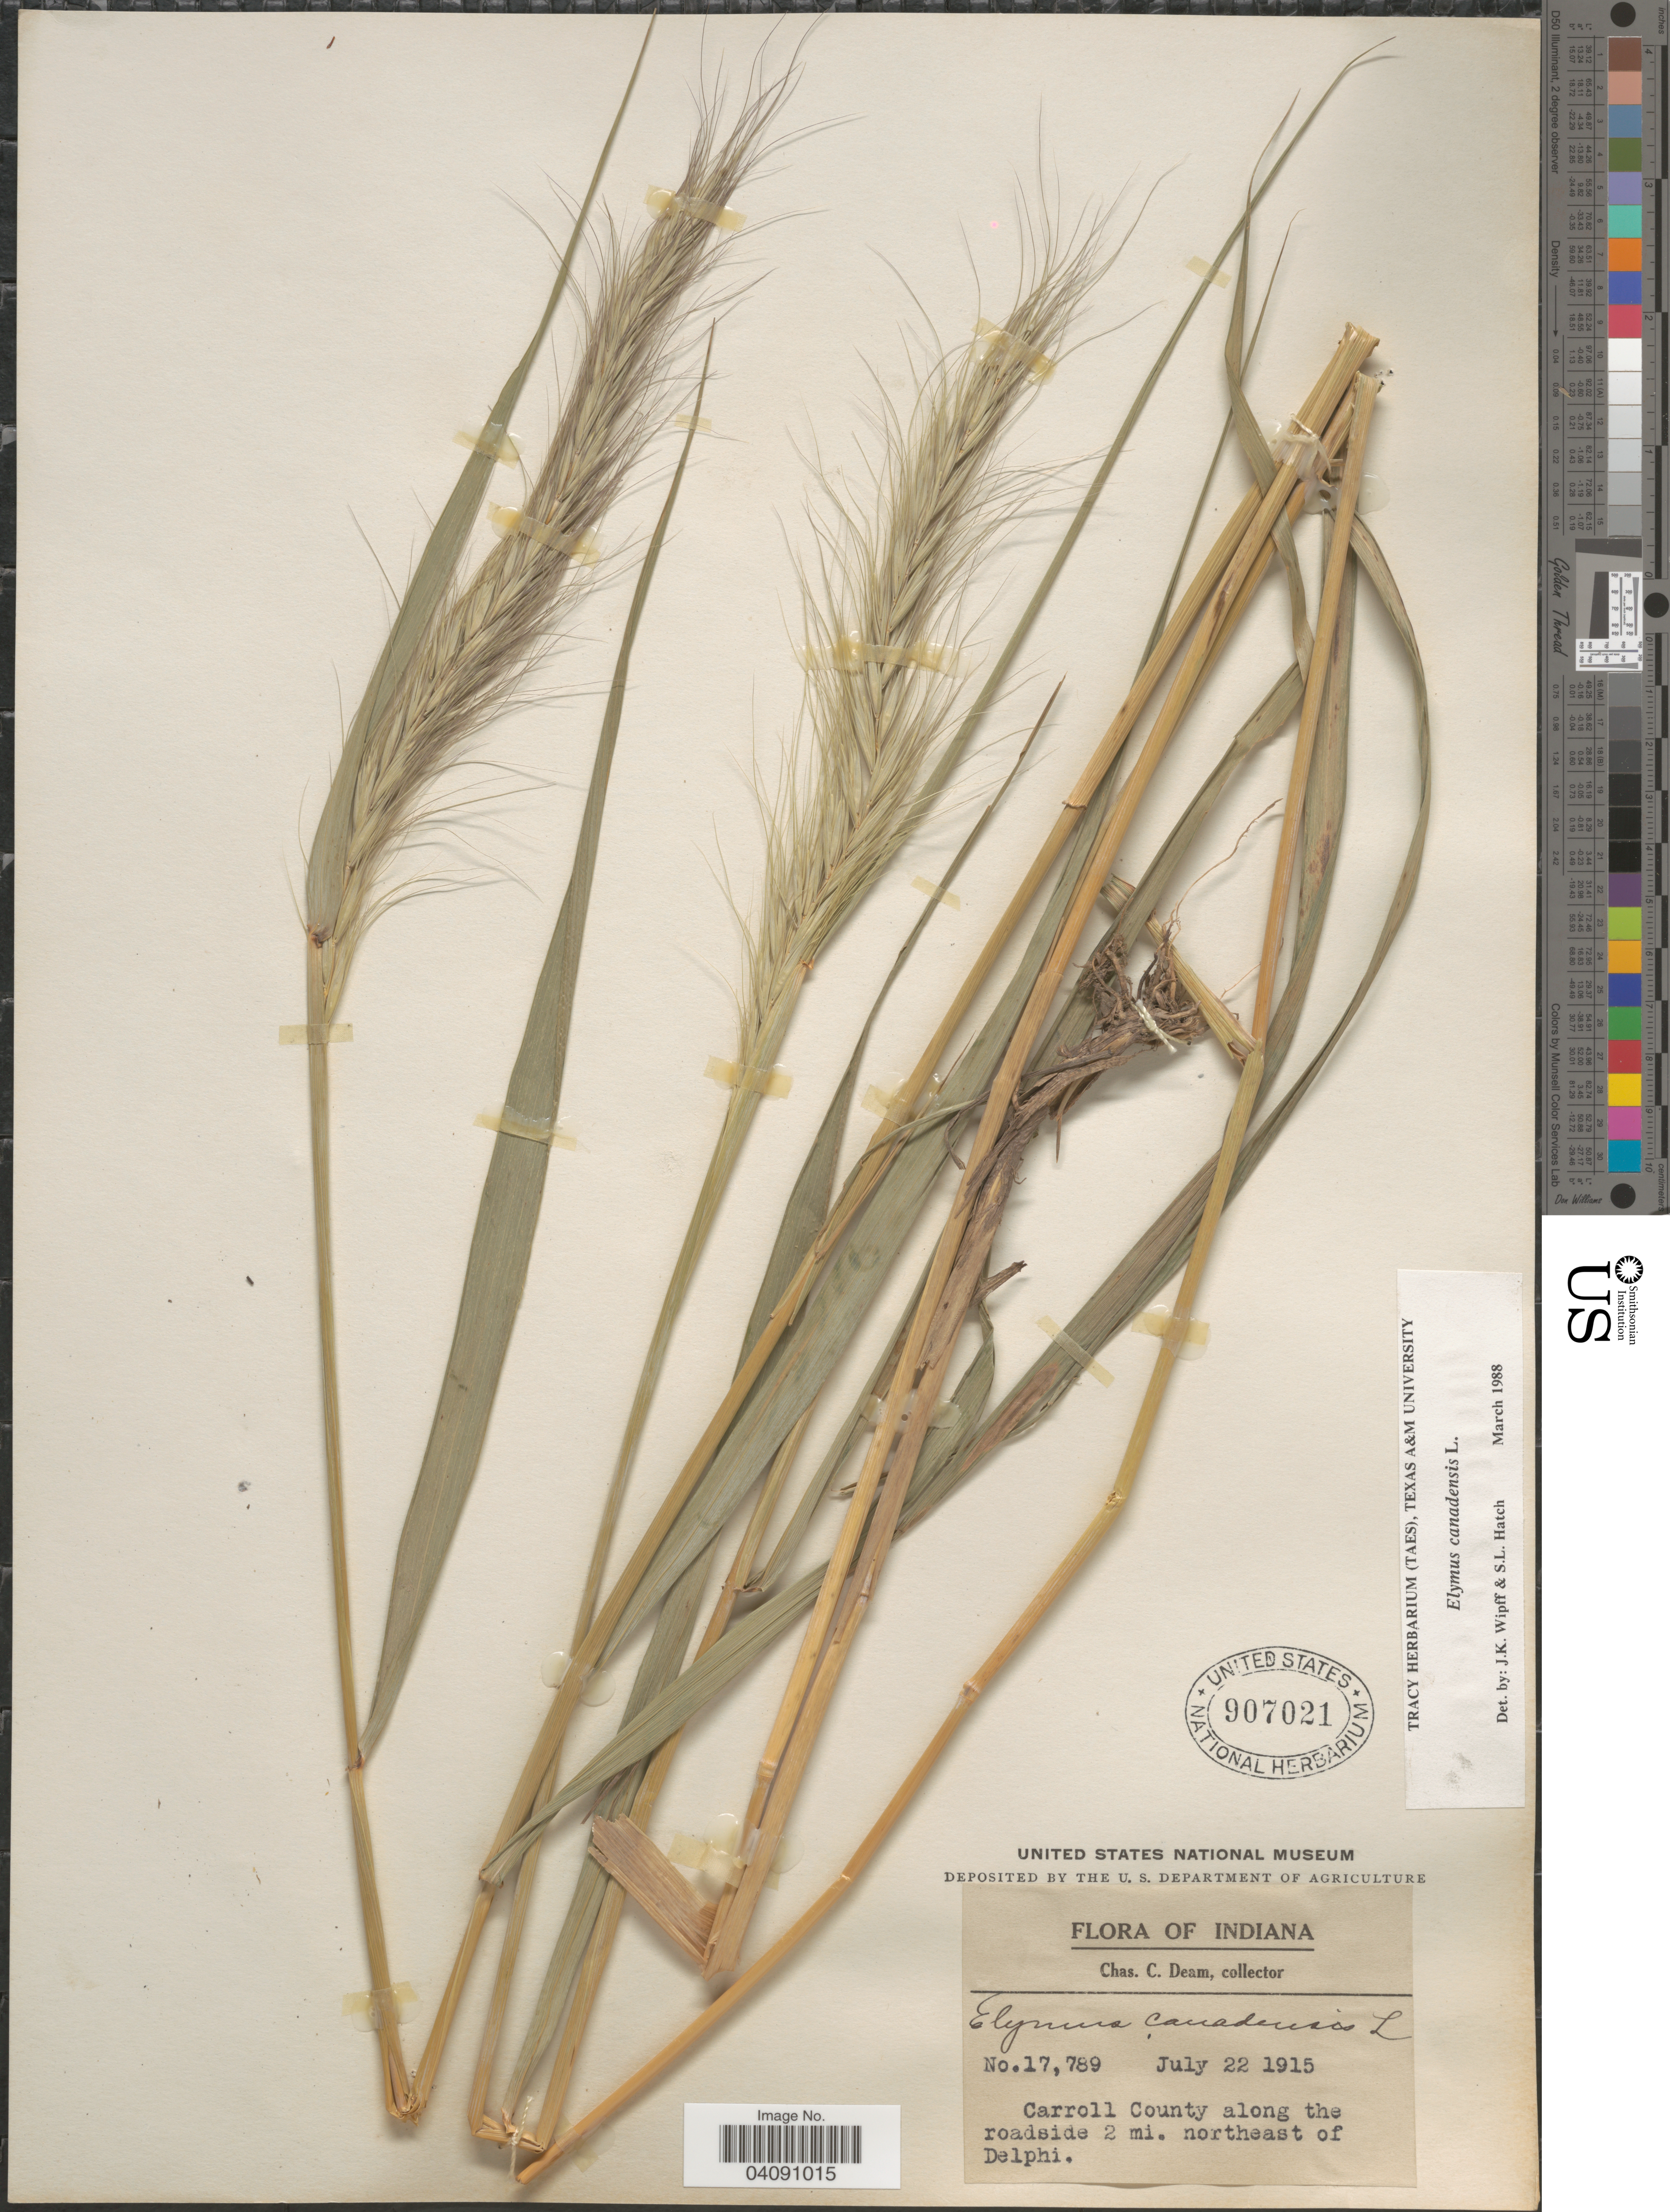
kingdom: Plantae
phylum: Tracheophyta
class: Liliopsida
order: Poales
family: Poaceae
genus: Elymus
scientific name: Elymus canadensis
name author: L.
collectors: C. C. Deam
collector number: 17789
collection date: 1915-07-22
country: United States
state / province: Indiana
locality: Carroll County along the roadside 2 mi. northeast of Delphi.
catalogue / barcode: US 907021